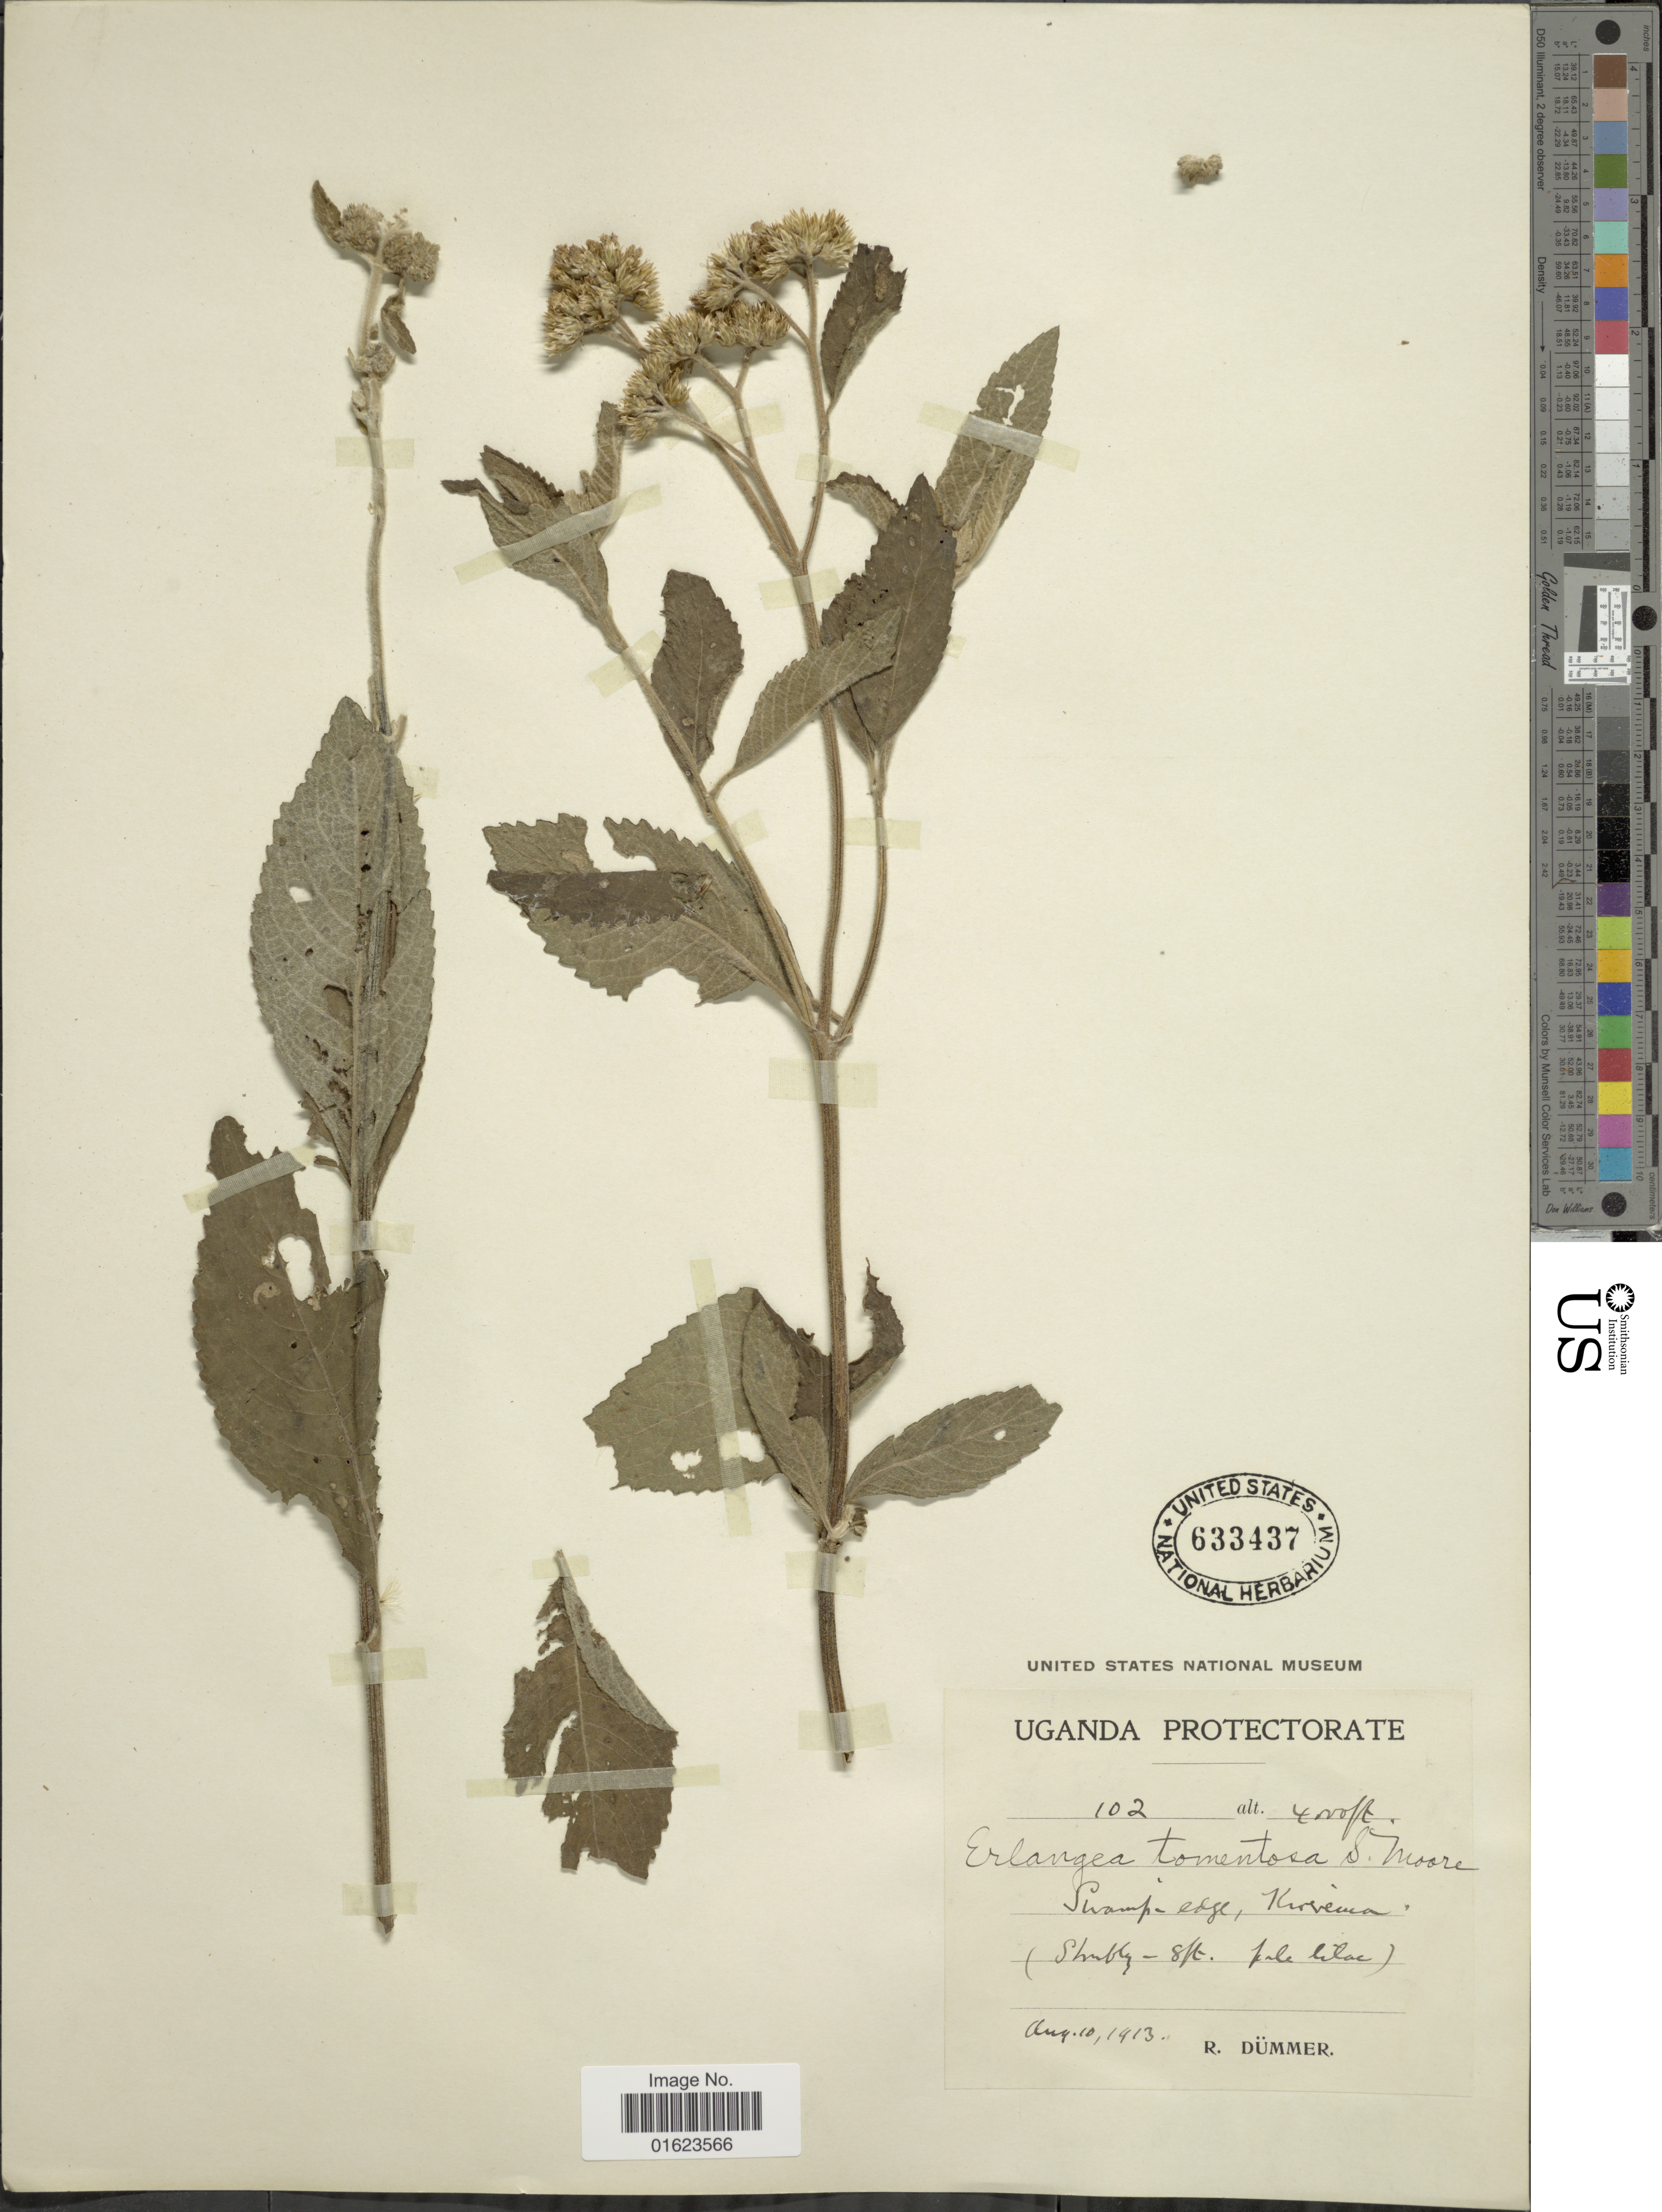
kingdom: Plantae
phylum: Tracheophyta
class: Magnoliopsida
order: Asterales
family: Asteraceae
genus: Bothriocline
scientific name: Bothriocline longipes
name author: (Oliv. & Hiern) N.E. Br.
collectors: R. A. Dümmer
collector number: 102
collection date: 1913-08-10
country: Uganda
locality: Uganda Protectorate. Swamp-edge, Ki [illegible text].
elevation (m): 1219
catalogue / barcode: US 633437